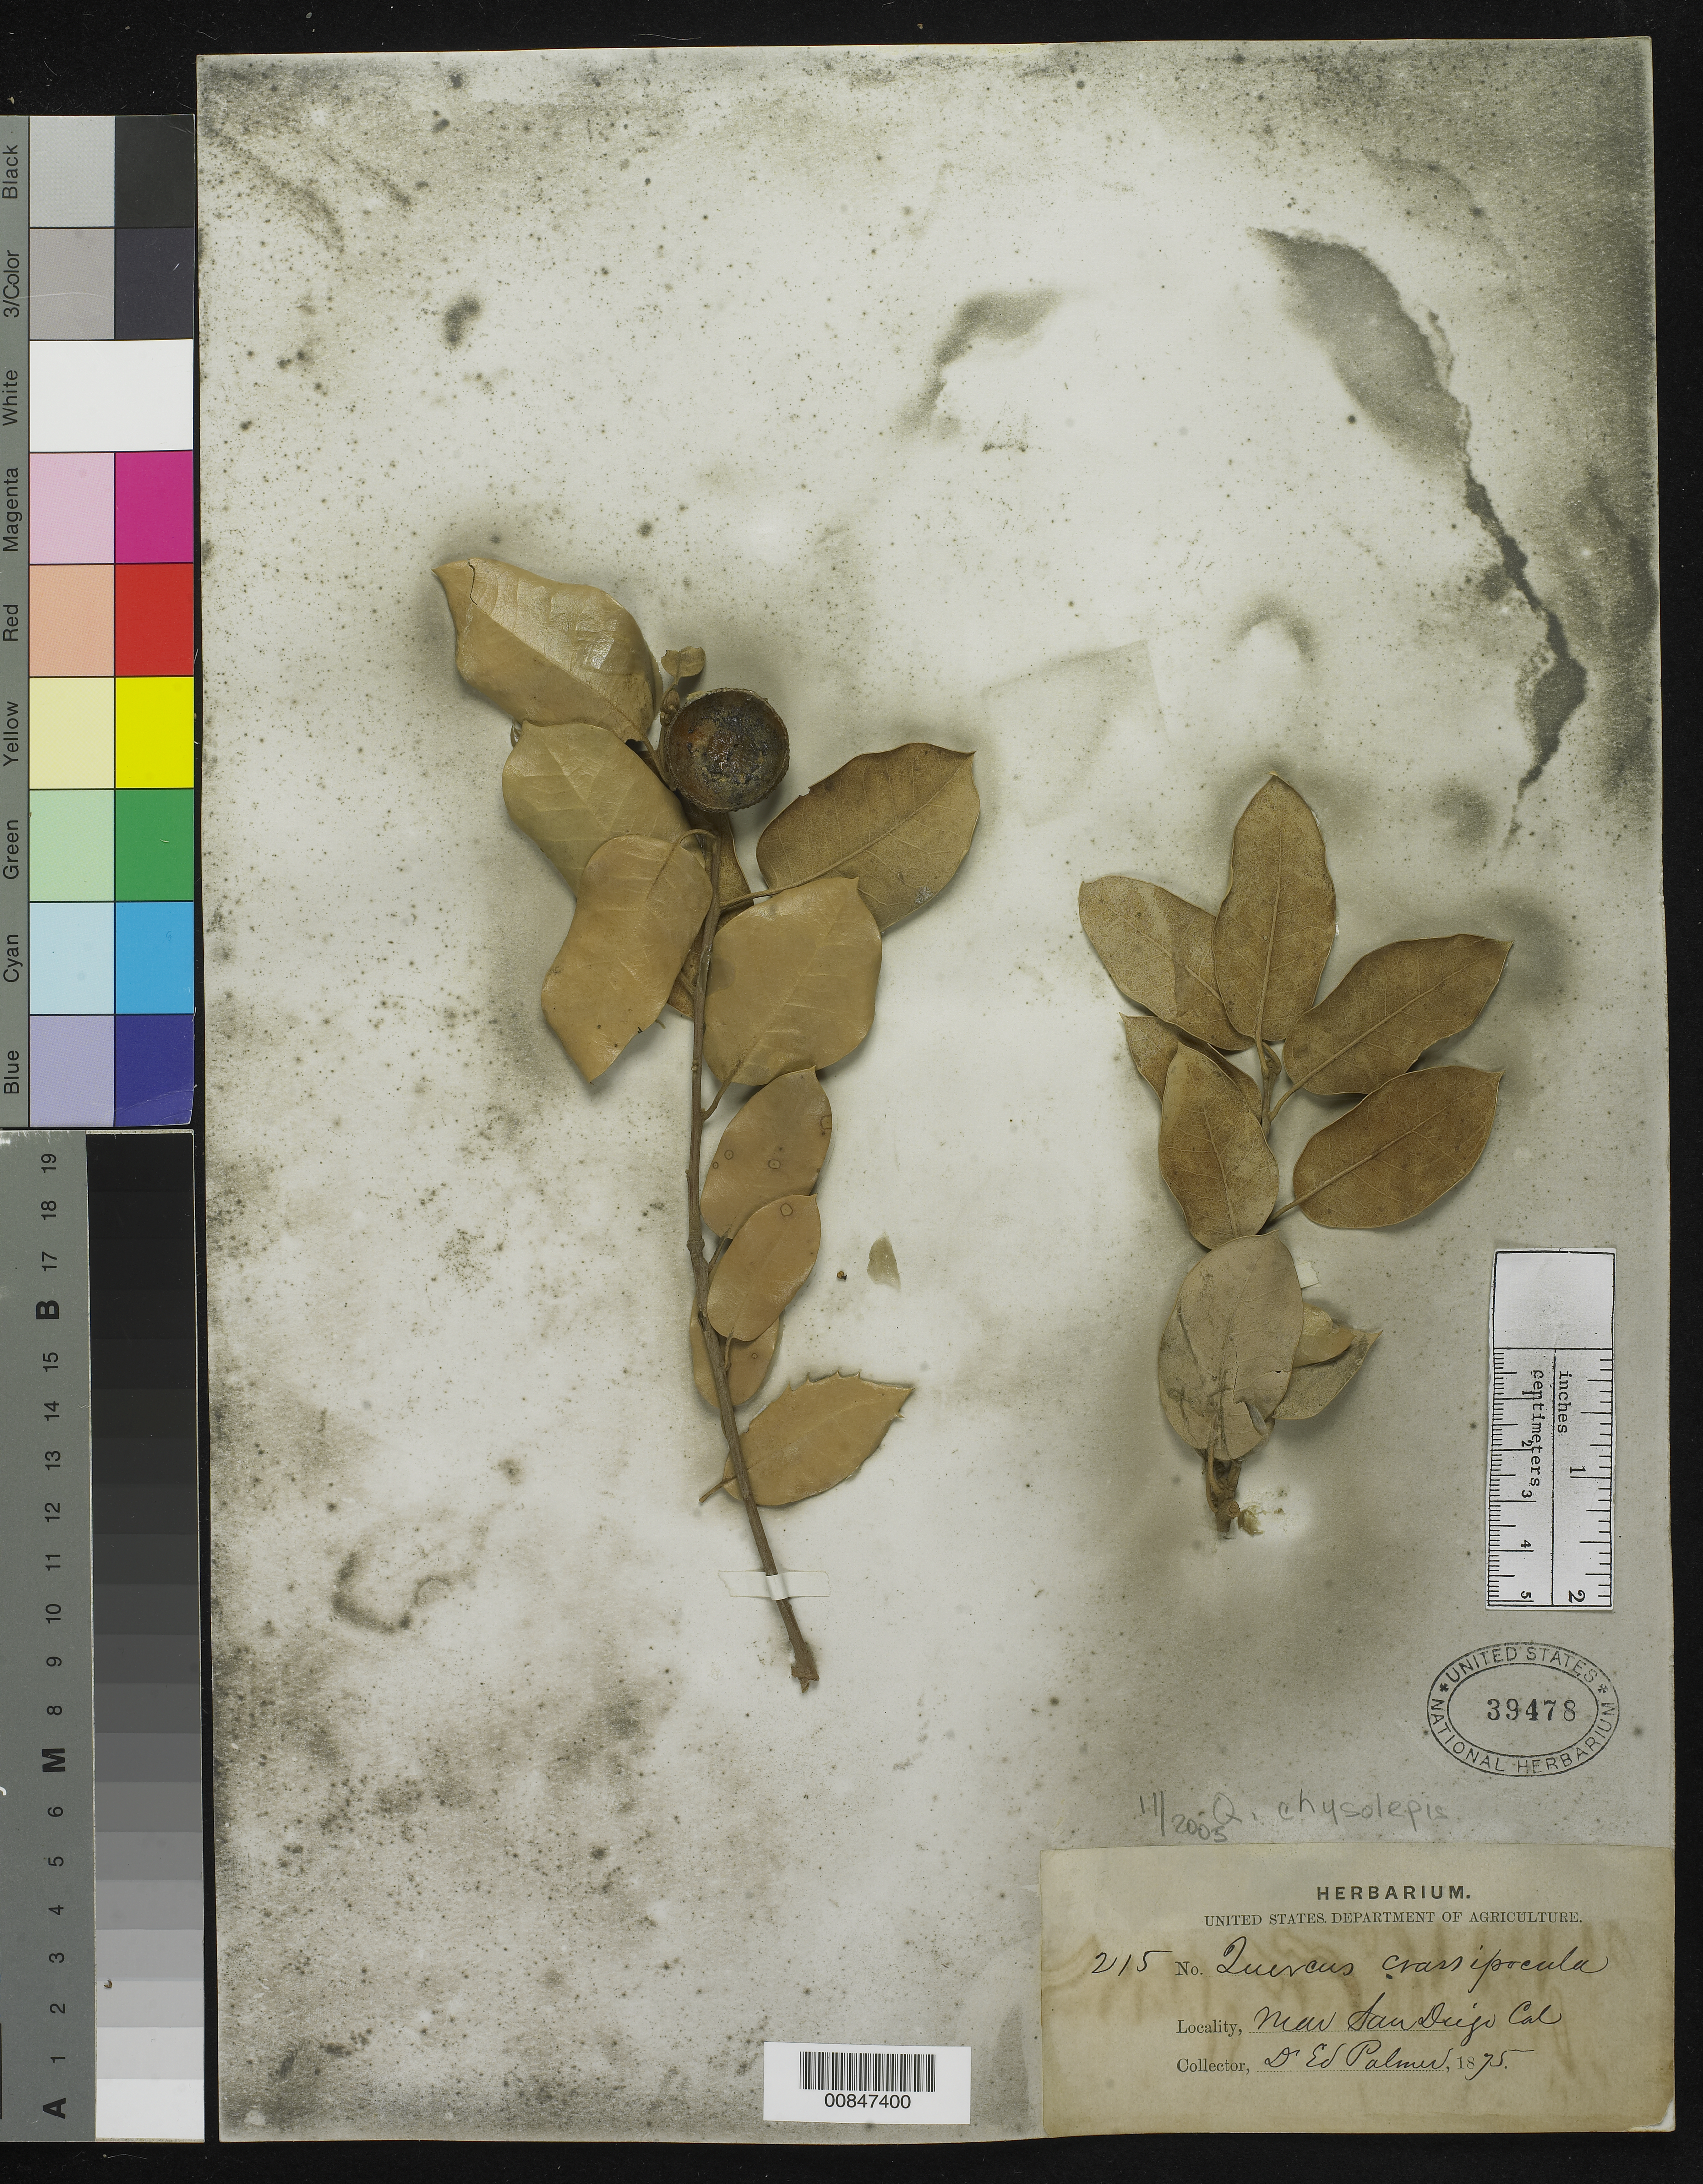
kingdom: Plantae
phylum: Tracheophyta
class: Magnoliopsida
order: Fagales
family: Fagaceae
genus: Quercus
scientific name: Quercus chrysolepis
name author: Liebm.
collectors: E. Palmer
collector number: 215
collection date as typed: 1875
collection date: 1875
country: United States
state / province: California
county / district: San Diego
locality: Near San Diego, California.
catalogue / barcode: US 39478